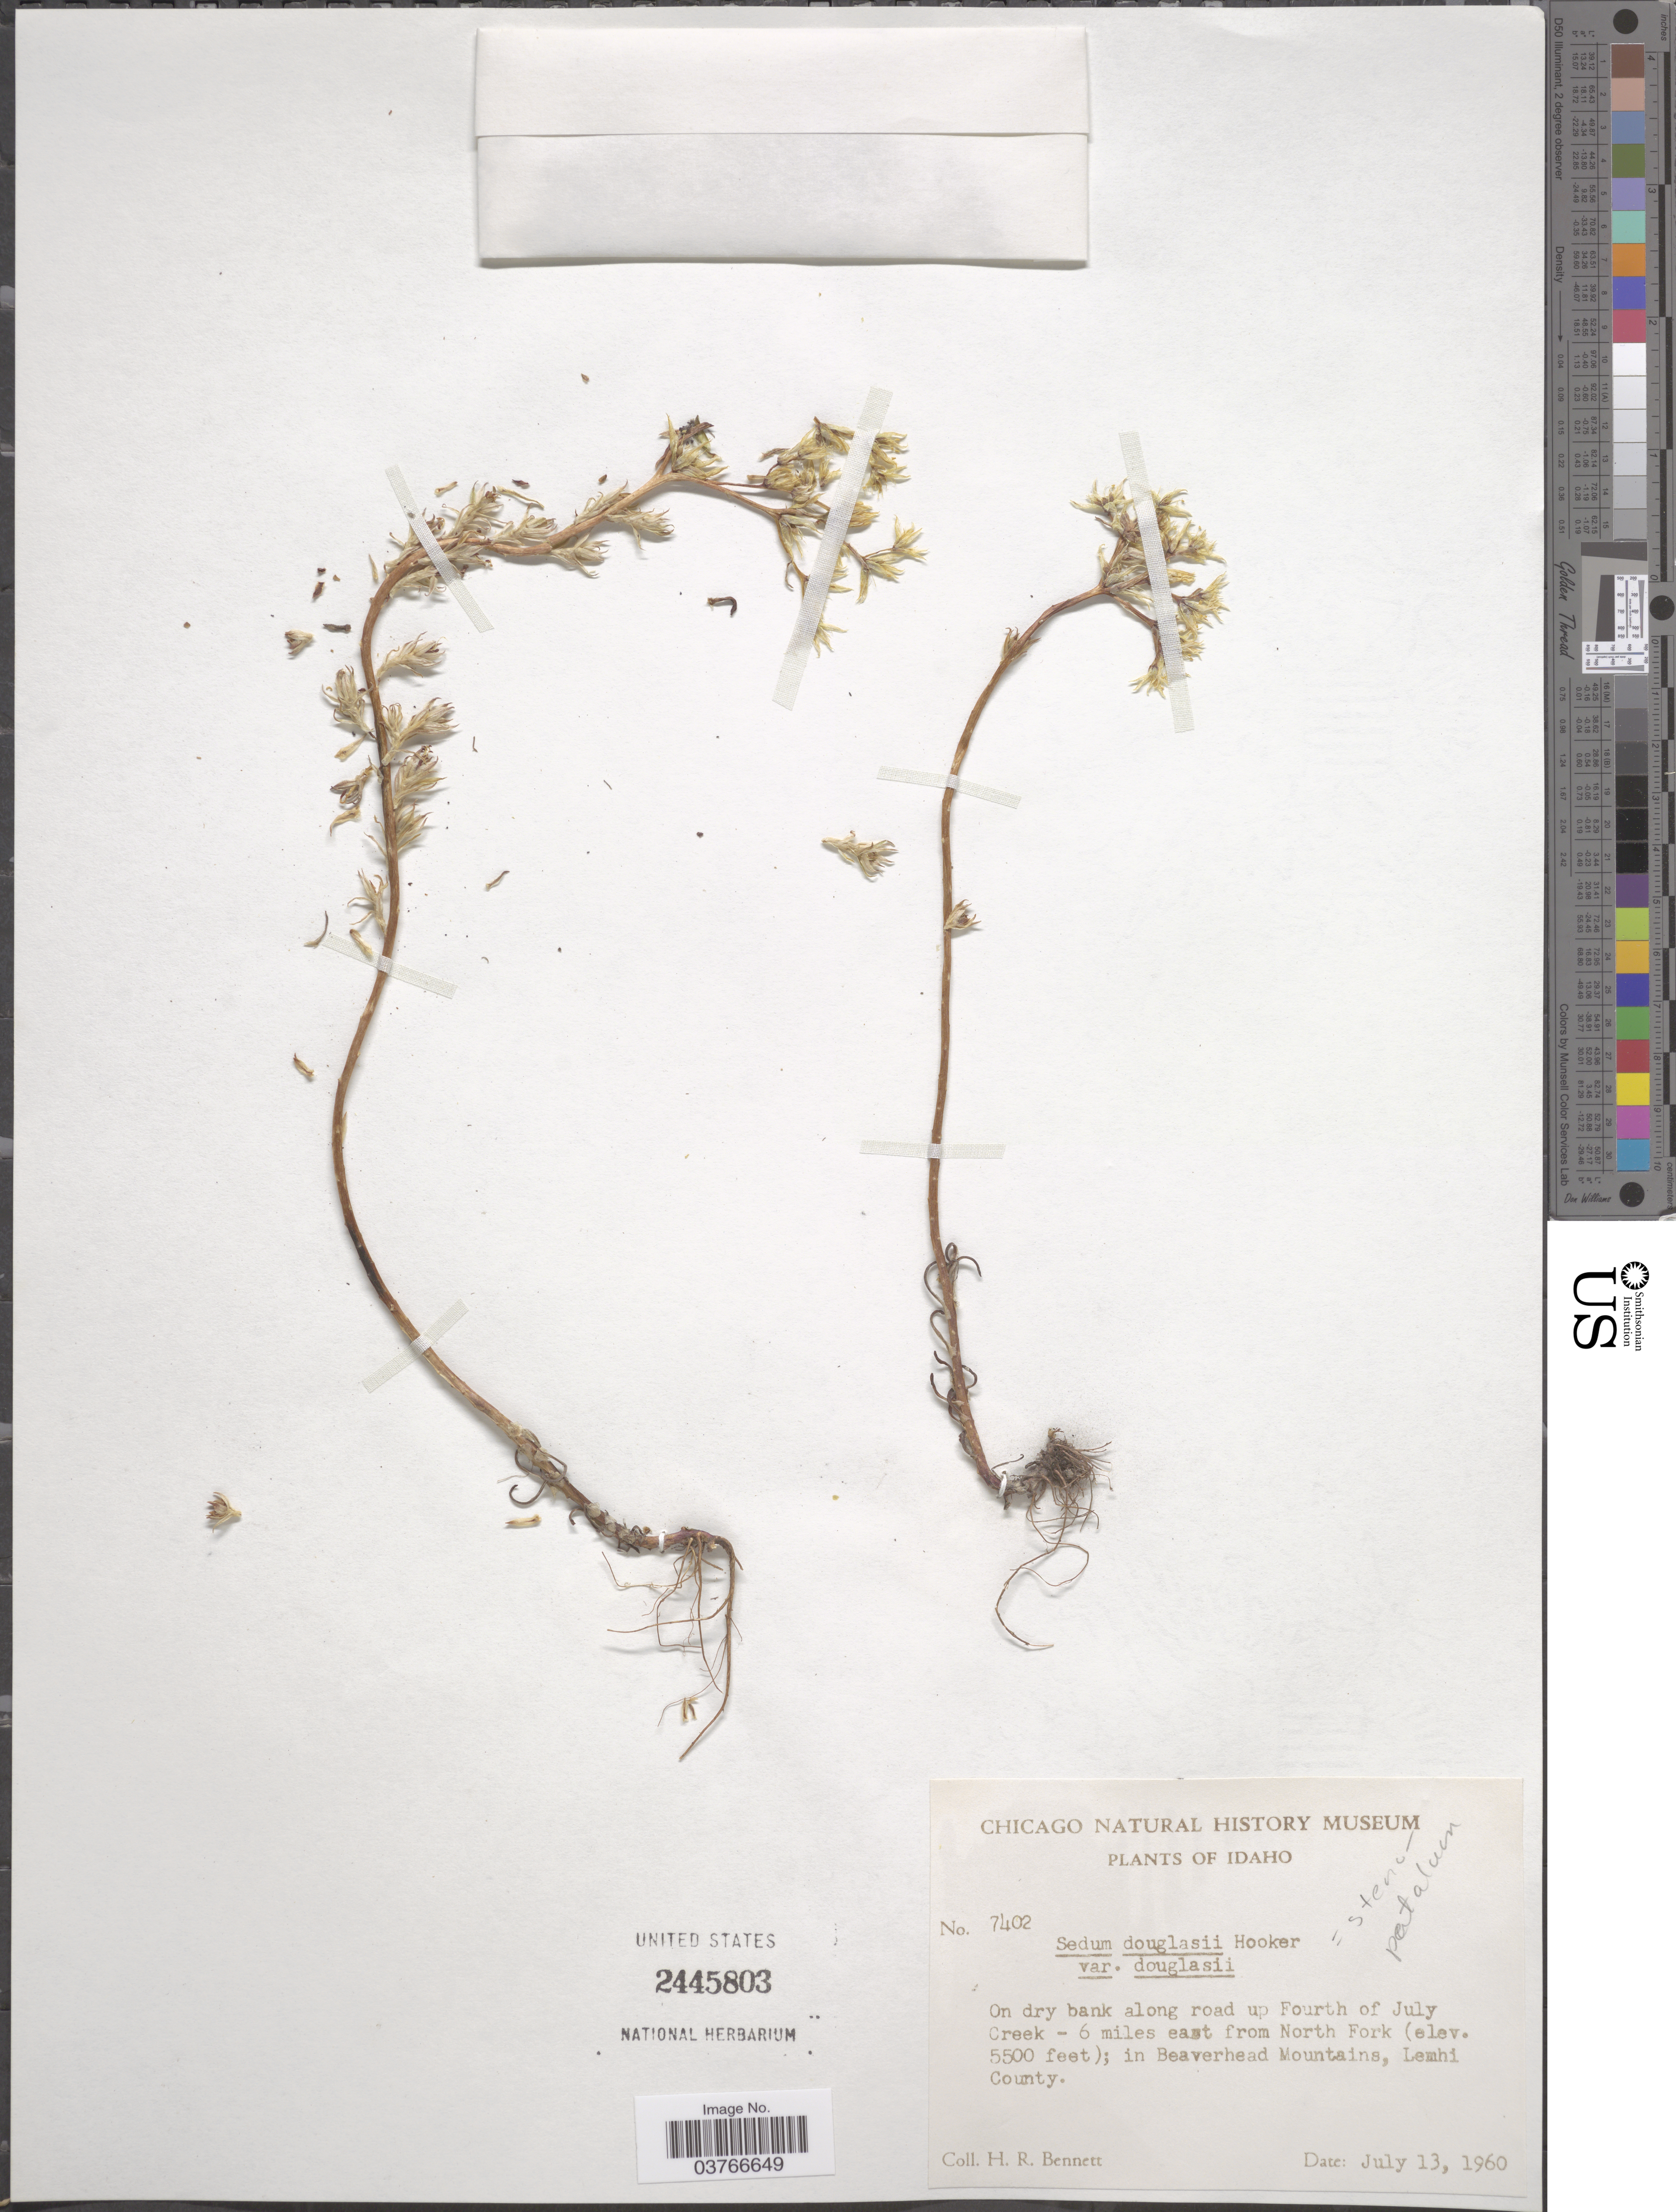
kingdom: Plantae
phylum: Tracheophyta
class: Magnoliopsida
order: Saxifragales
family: Crassulaceae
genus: Sedum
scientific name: Sedum stenopetalum var. stenopetalum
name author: Pursh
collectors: H. R. Bennett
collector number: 7402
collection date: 1960-07-13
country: United States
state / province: Idaho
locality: On dry bank along road up Fourth of July Creek - 6 miles east from North Fork; in Beaverhead Mountains, Lemhi County.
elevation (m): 1676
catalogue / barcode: US 2445803